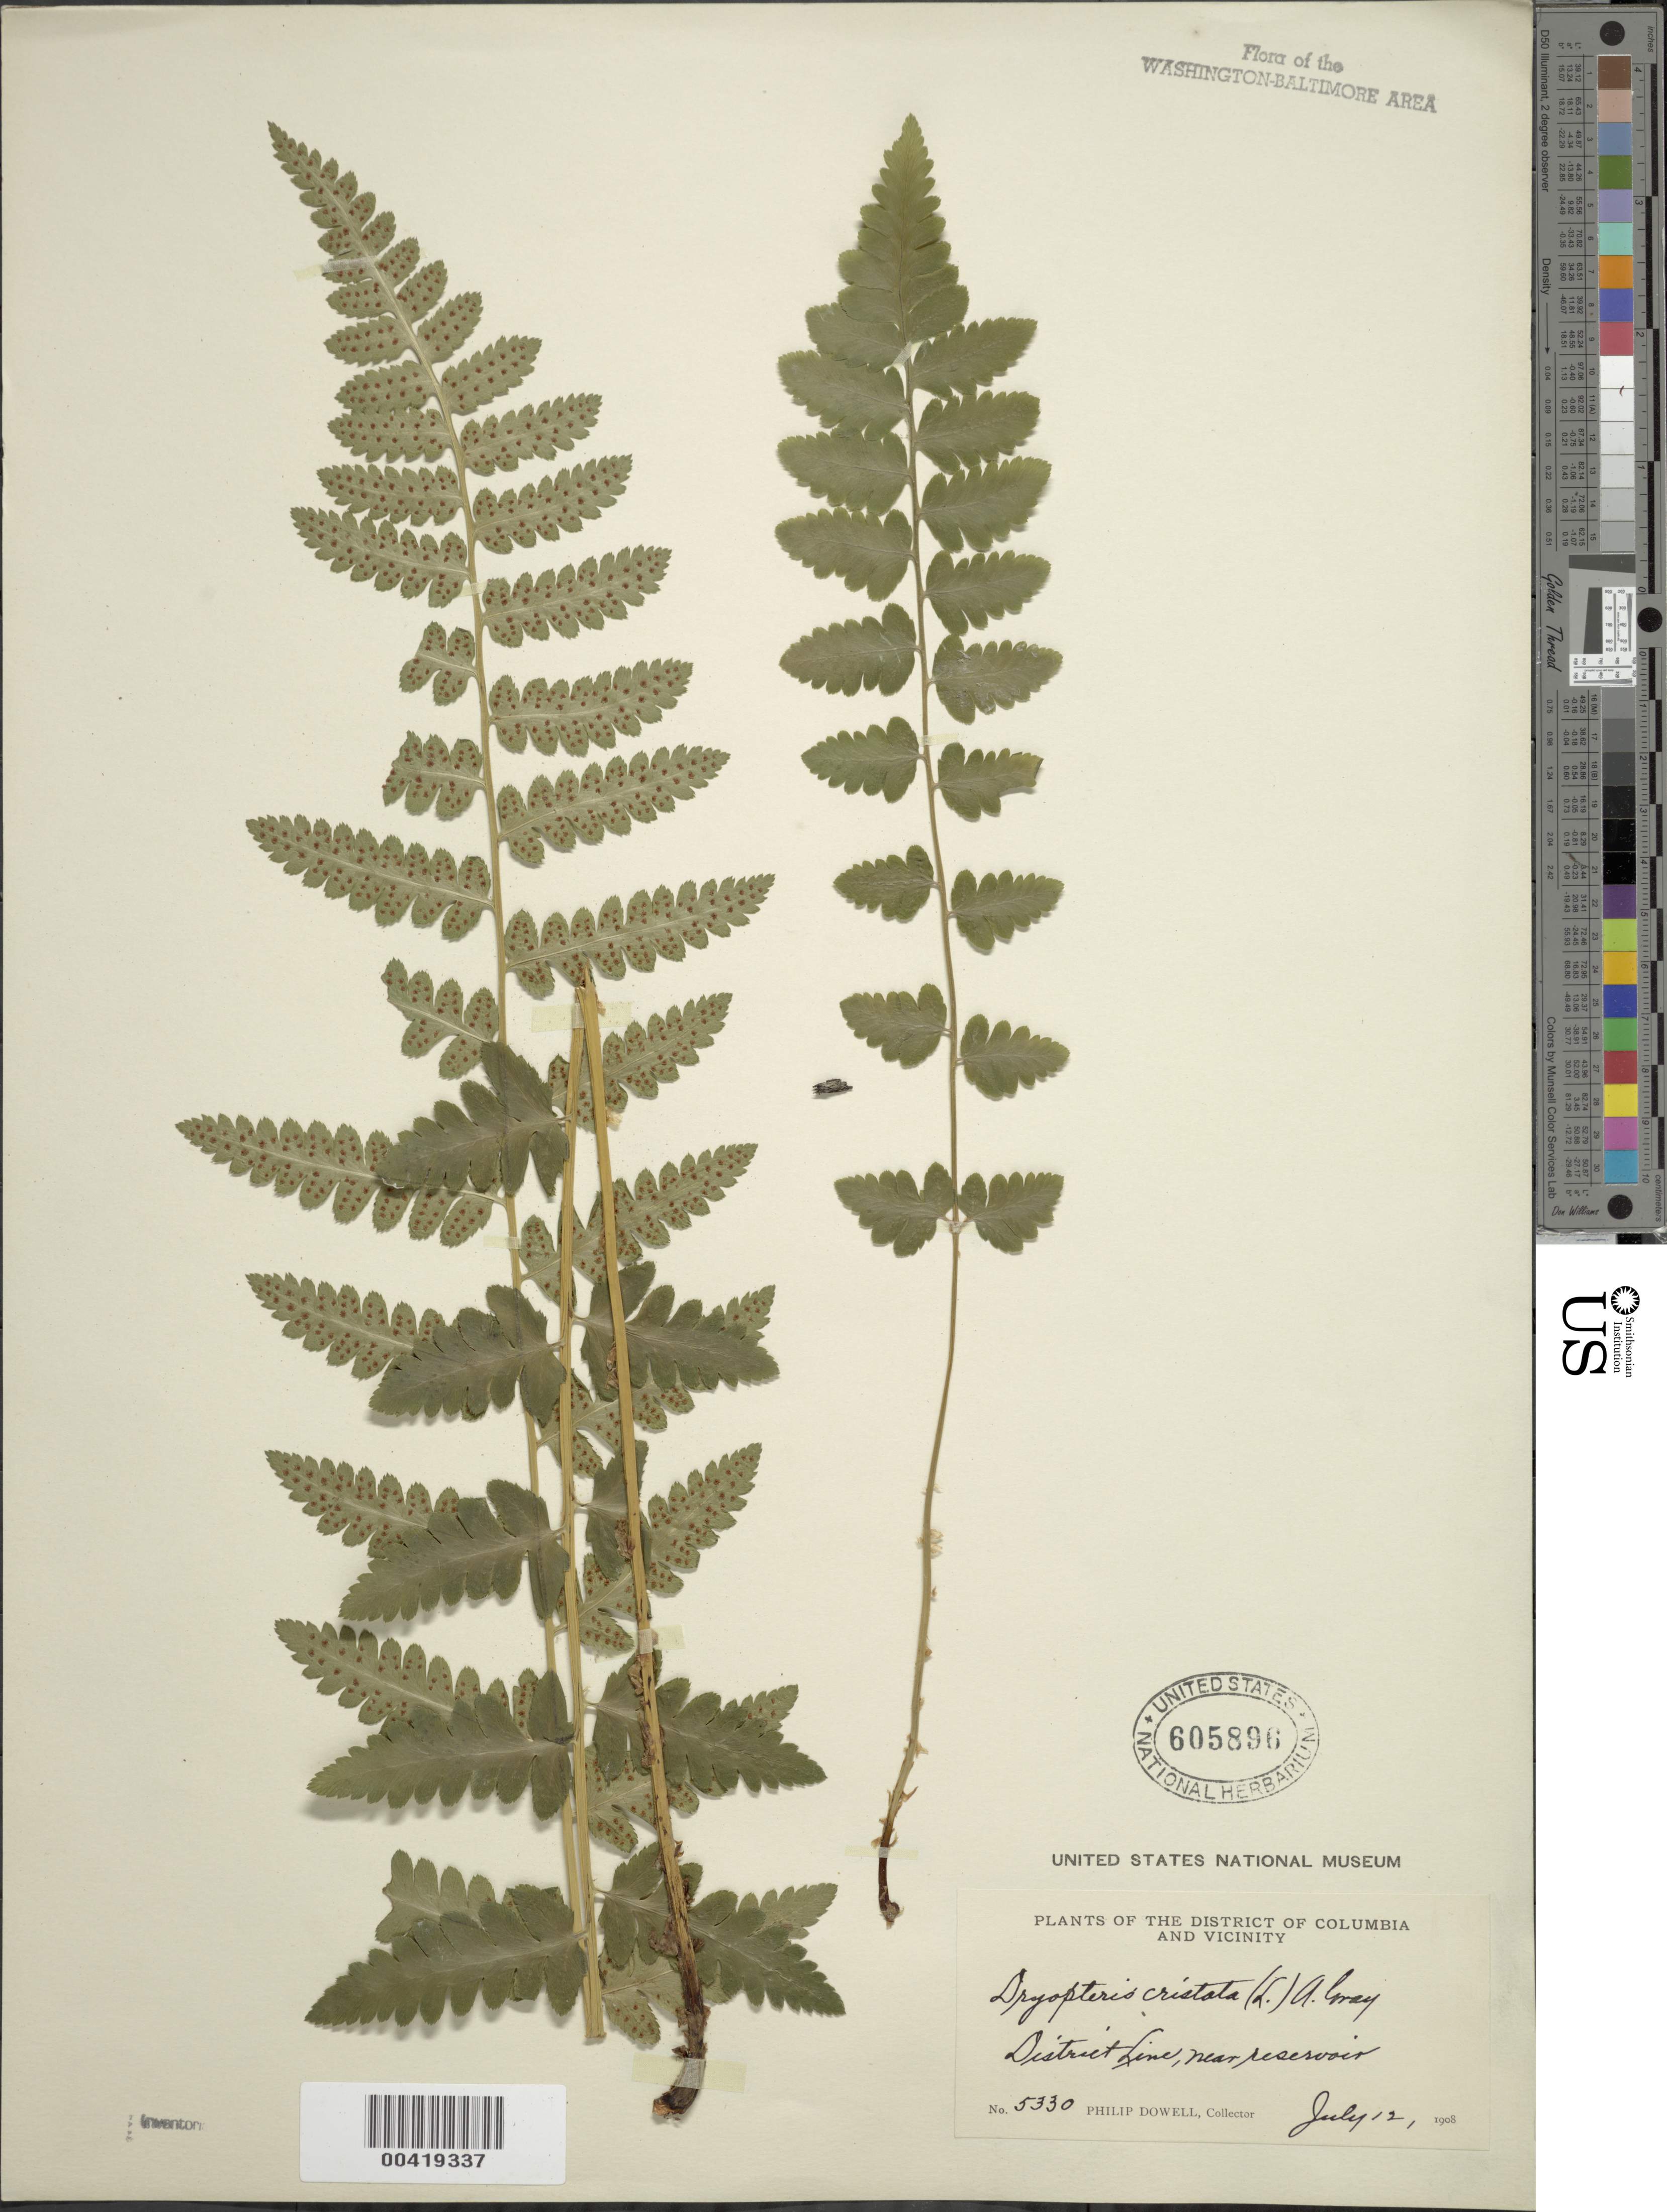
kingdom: Plantae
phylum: Tracheophyta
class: Polypodiopsida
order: Polypodiales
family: Dryopteridaceae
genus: Dryopteris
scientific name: Dryopteris cristata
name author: (L.) A. Gray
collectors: P. Dowell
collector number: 5330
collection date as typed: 12 Jul 1908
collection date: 1908-07-12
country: United States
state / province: District of Columbia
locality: Near Reservoir, District Line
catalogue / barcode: US 605896